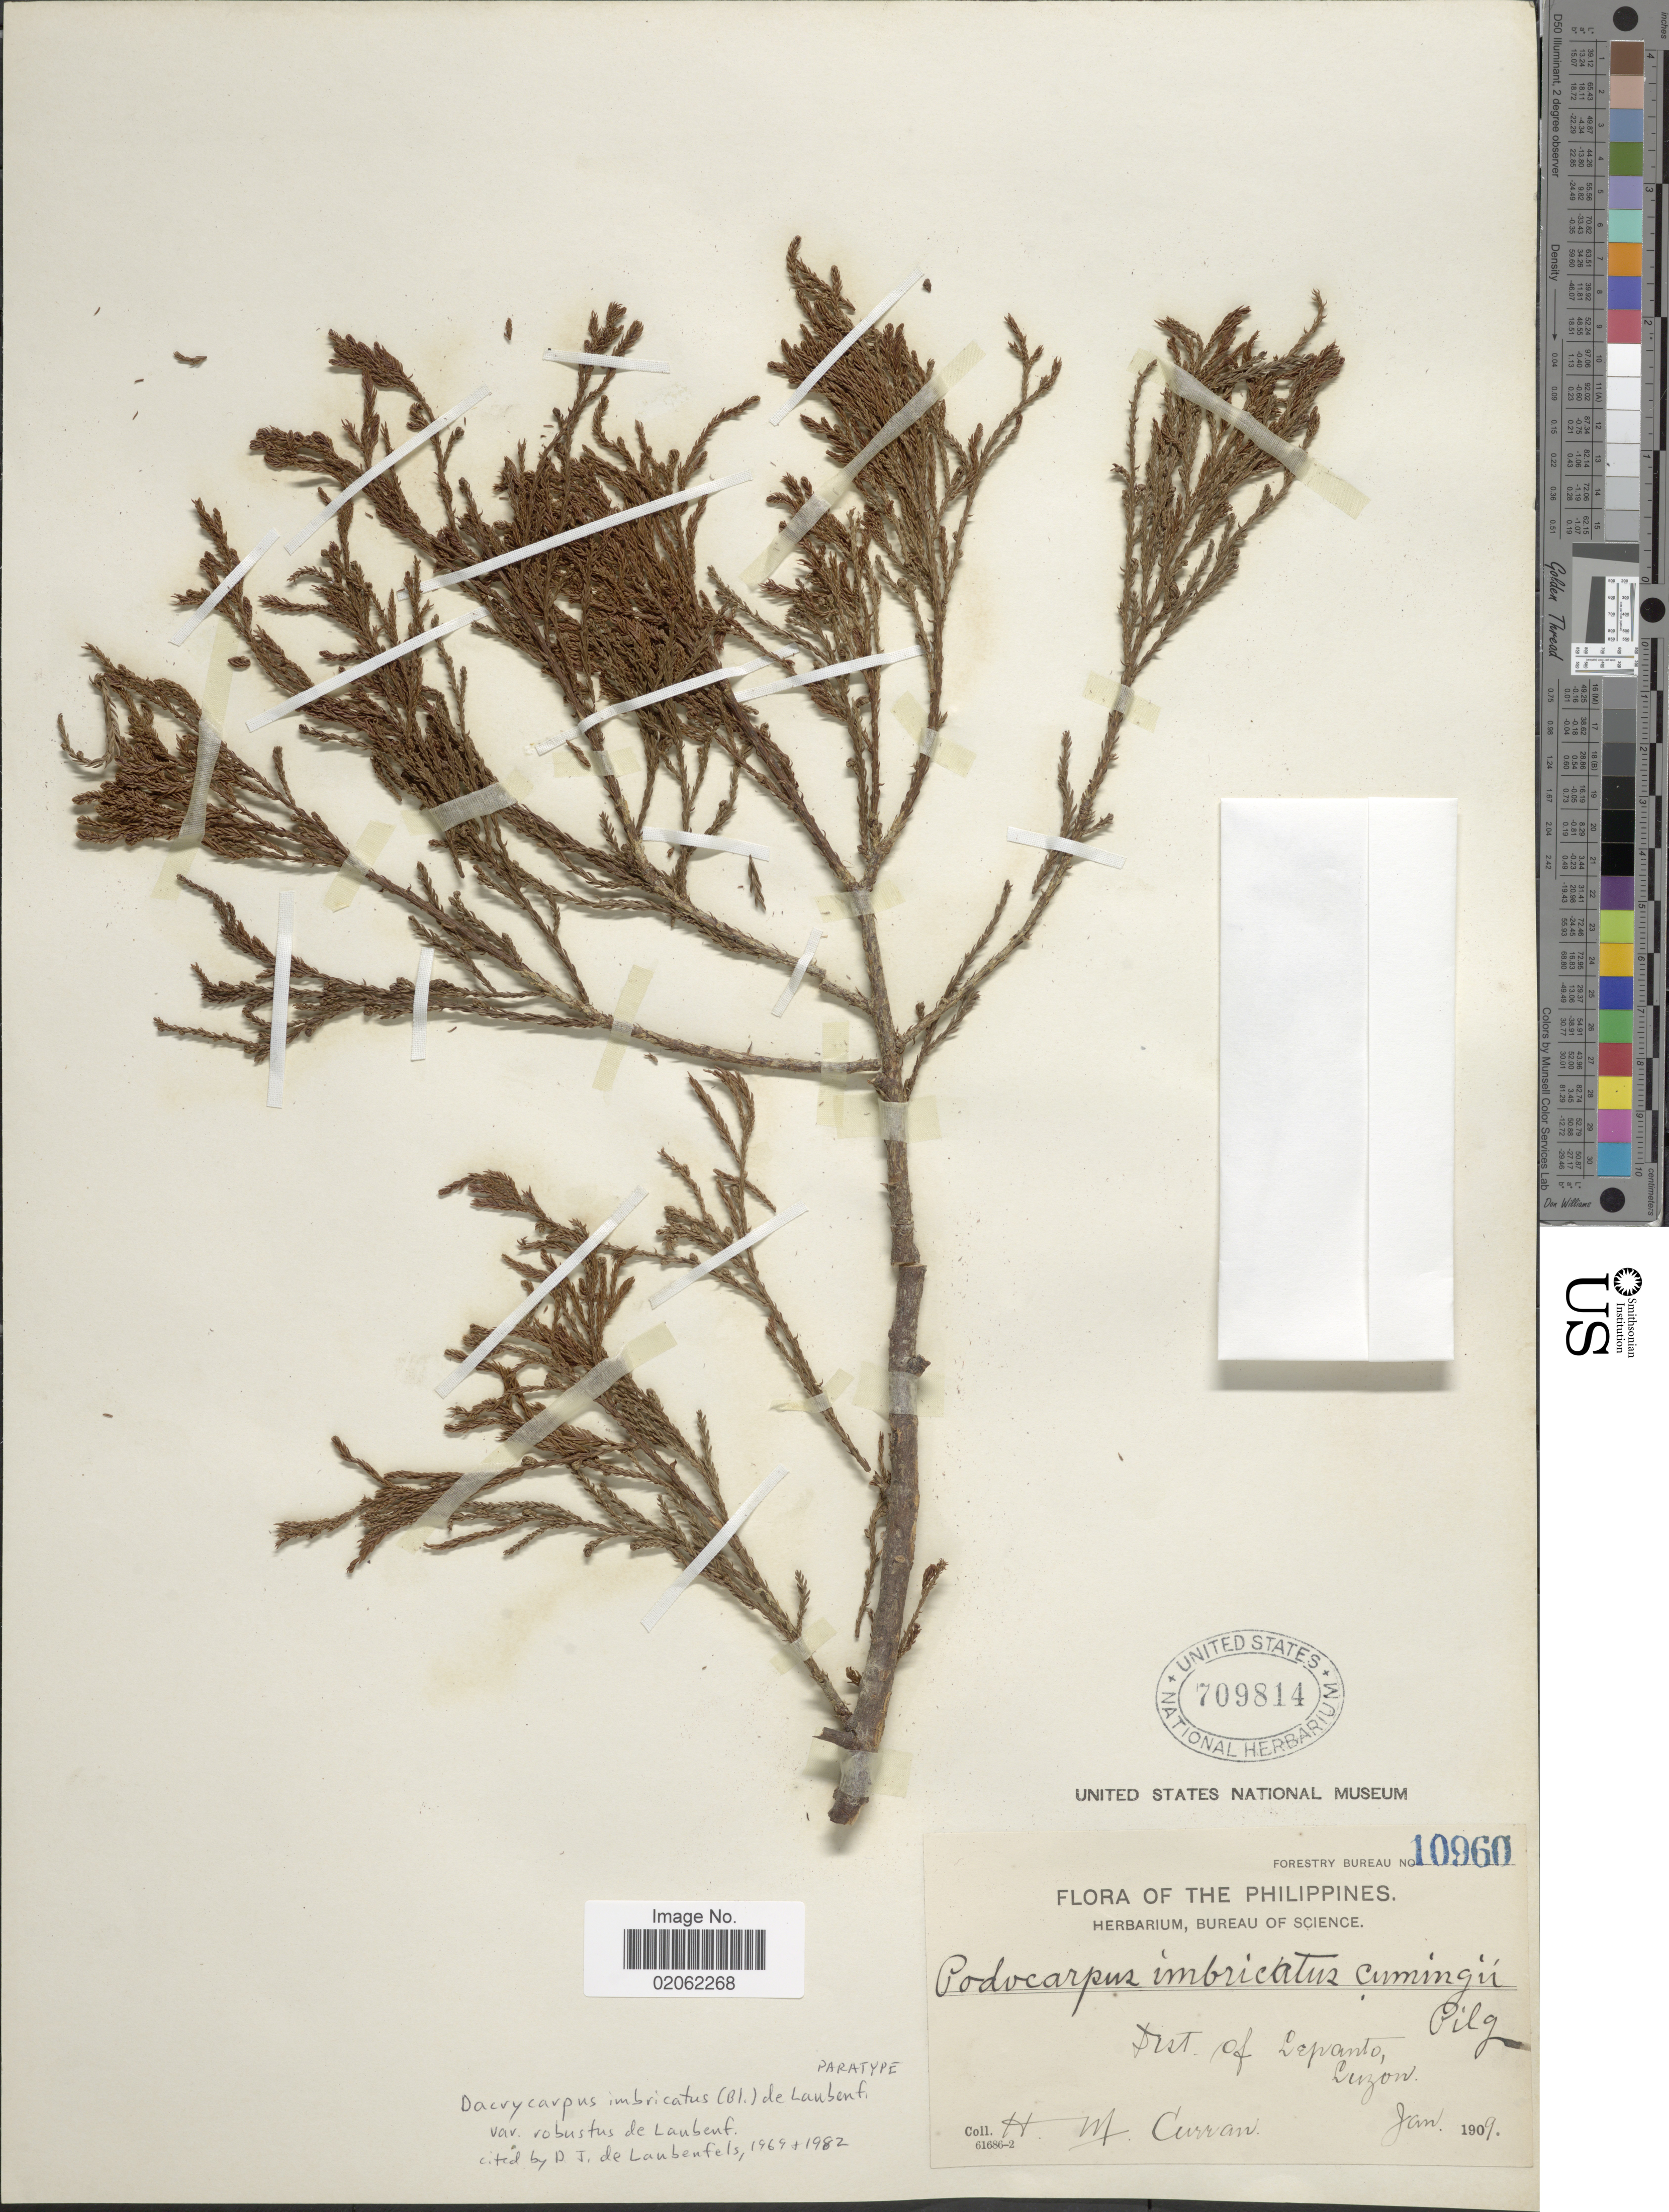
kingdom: Plantae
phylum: Tracheophyta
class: Pinopsida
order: Pinales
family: Podocarpaceae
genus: Dacrycarpus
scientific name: Dacrycarpus imbricatus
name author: (Blume) de Laub.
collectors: H. M. Curran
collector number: Forestry Bureau 10960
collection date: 1909-01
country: Philippines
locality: Dist of Lepanto, Luzon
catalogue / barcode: US 709814